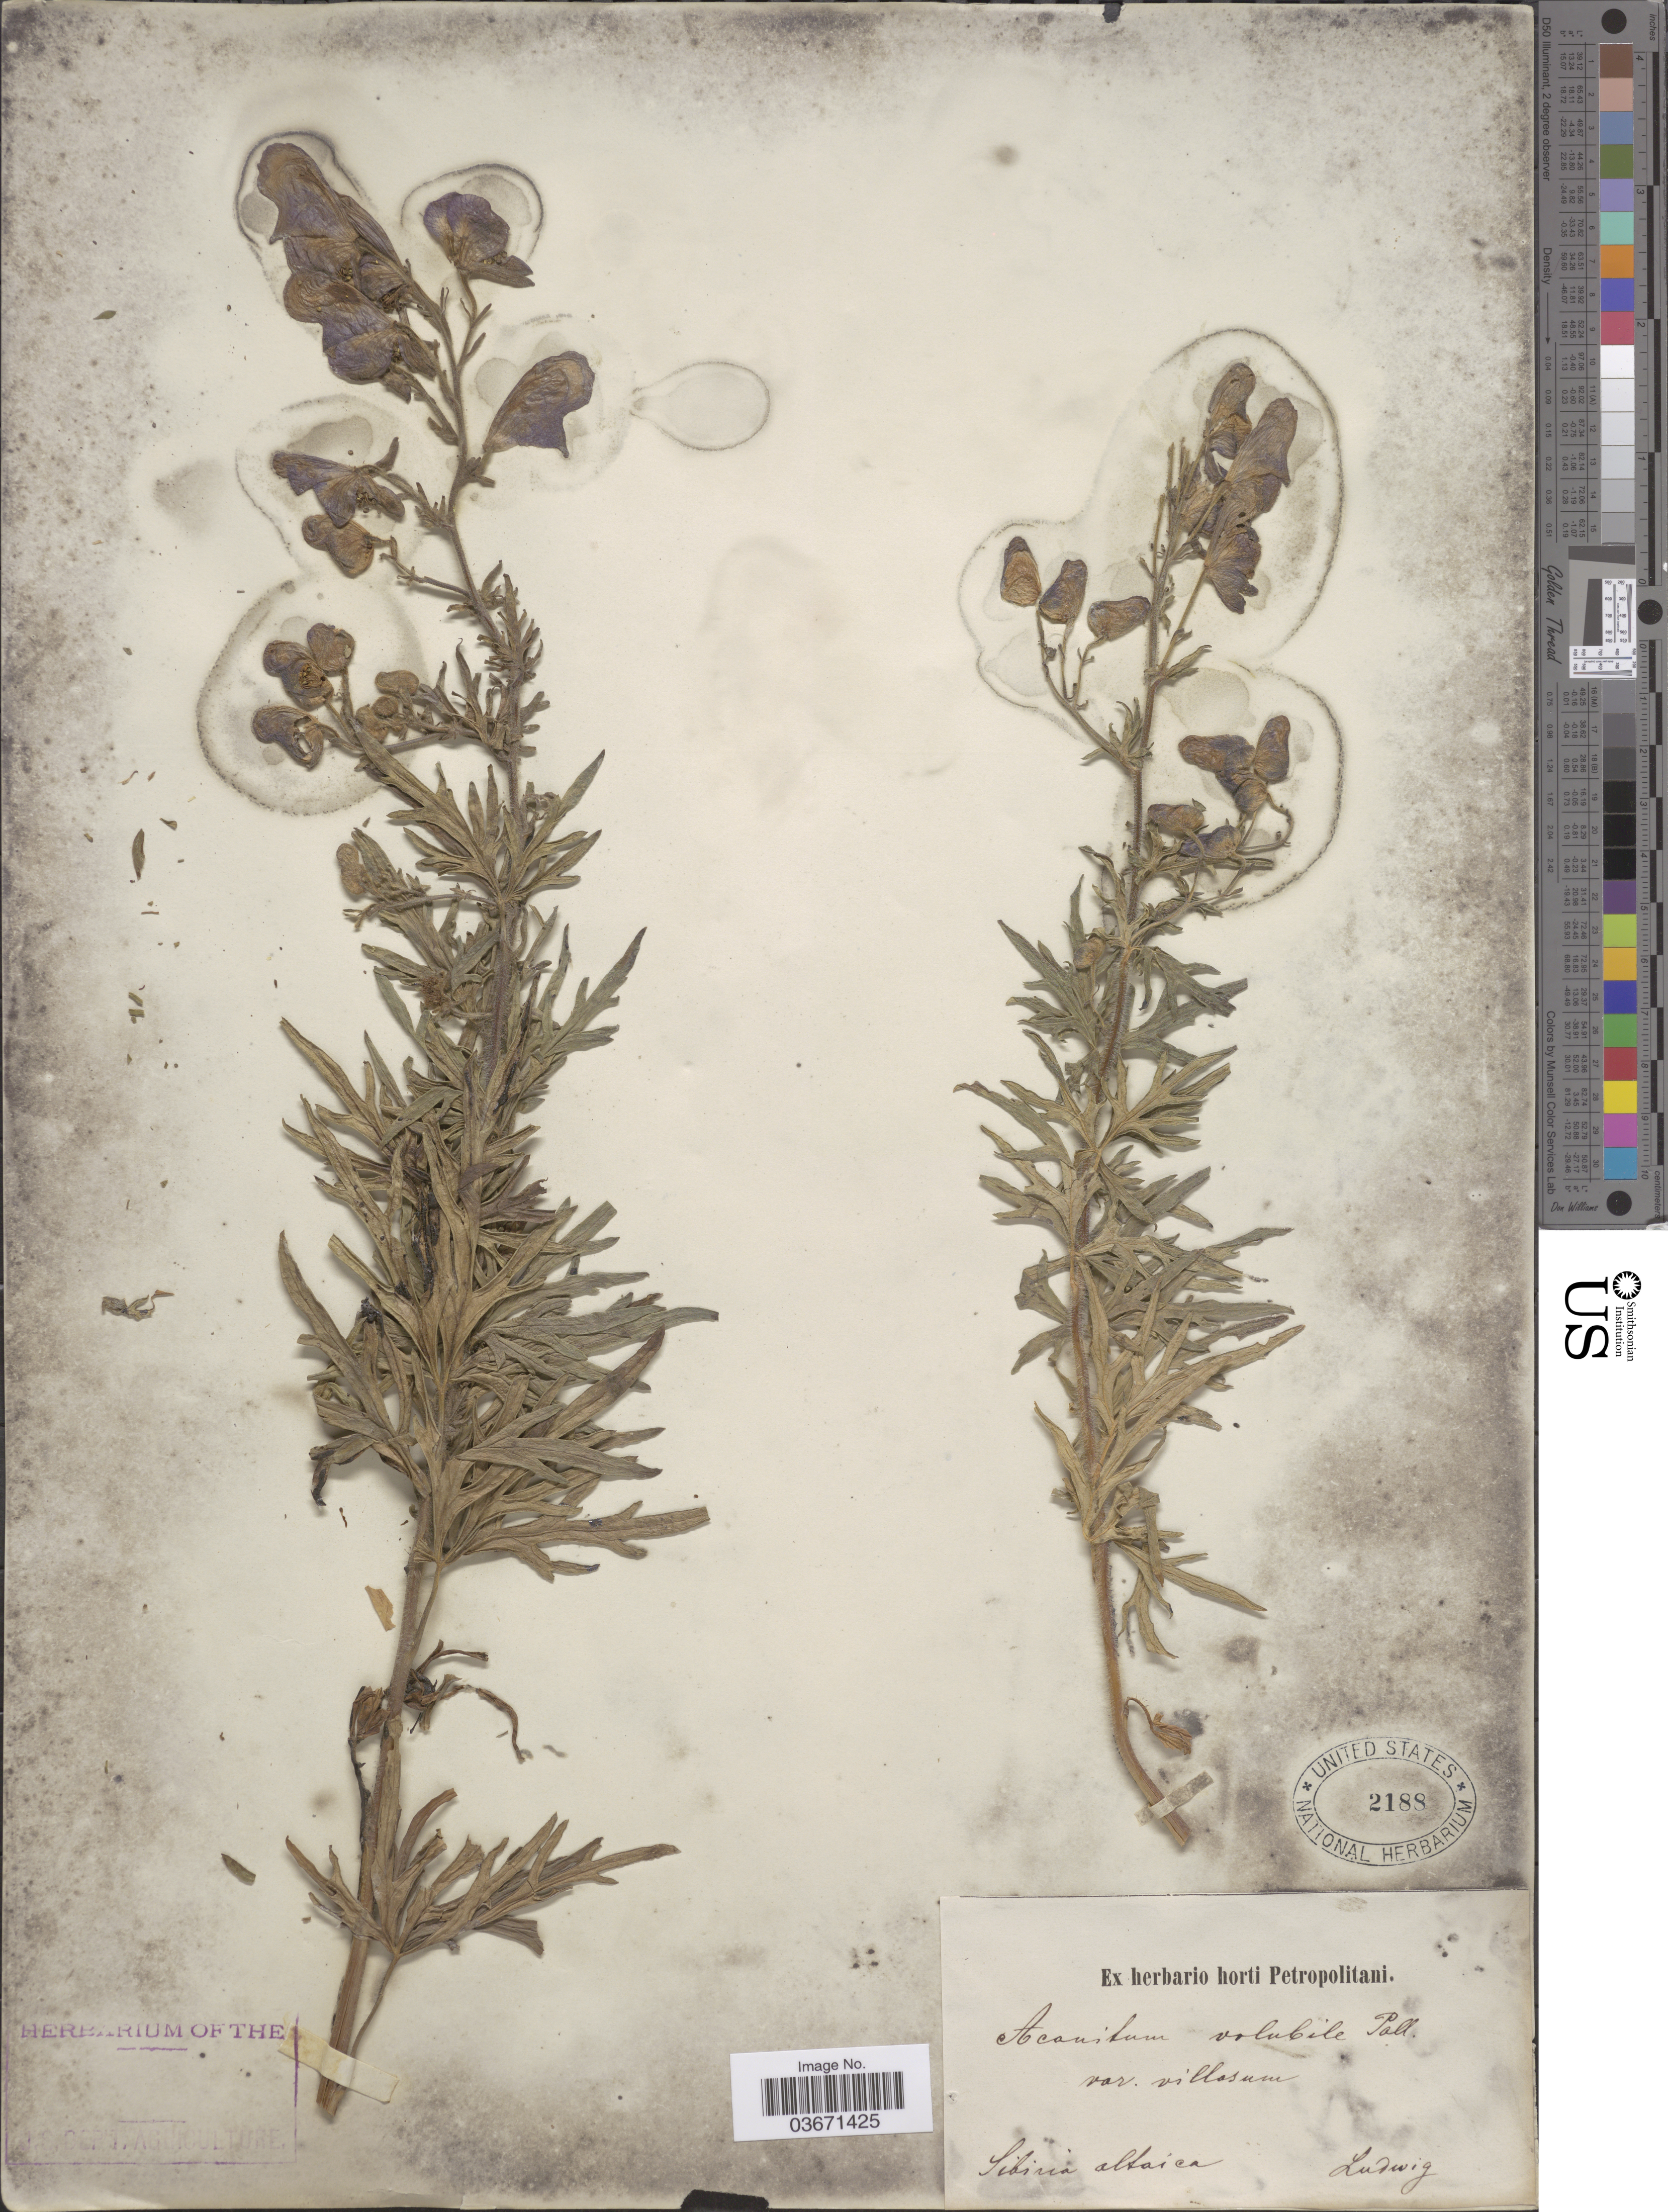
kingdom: Plantae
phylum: Tracheophyta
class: Magnoliopsida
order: Ranunculales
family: Ranunculaceae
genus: Aconitum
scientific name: Aconitum volubile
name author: Pall. ex Koelle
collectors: Ludwig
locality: Sibiria altaica.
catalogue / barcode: US 2188